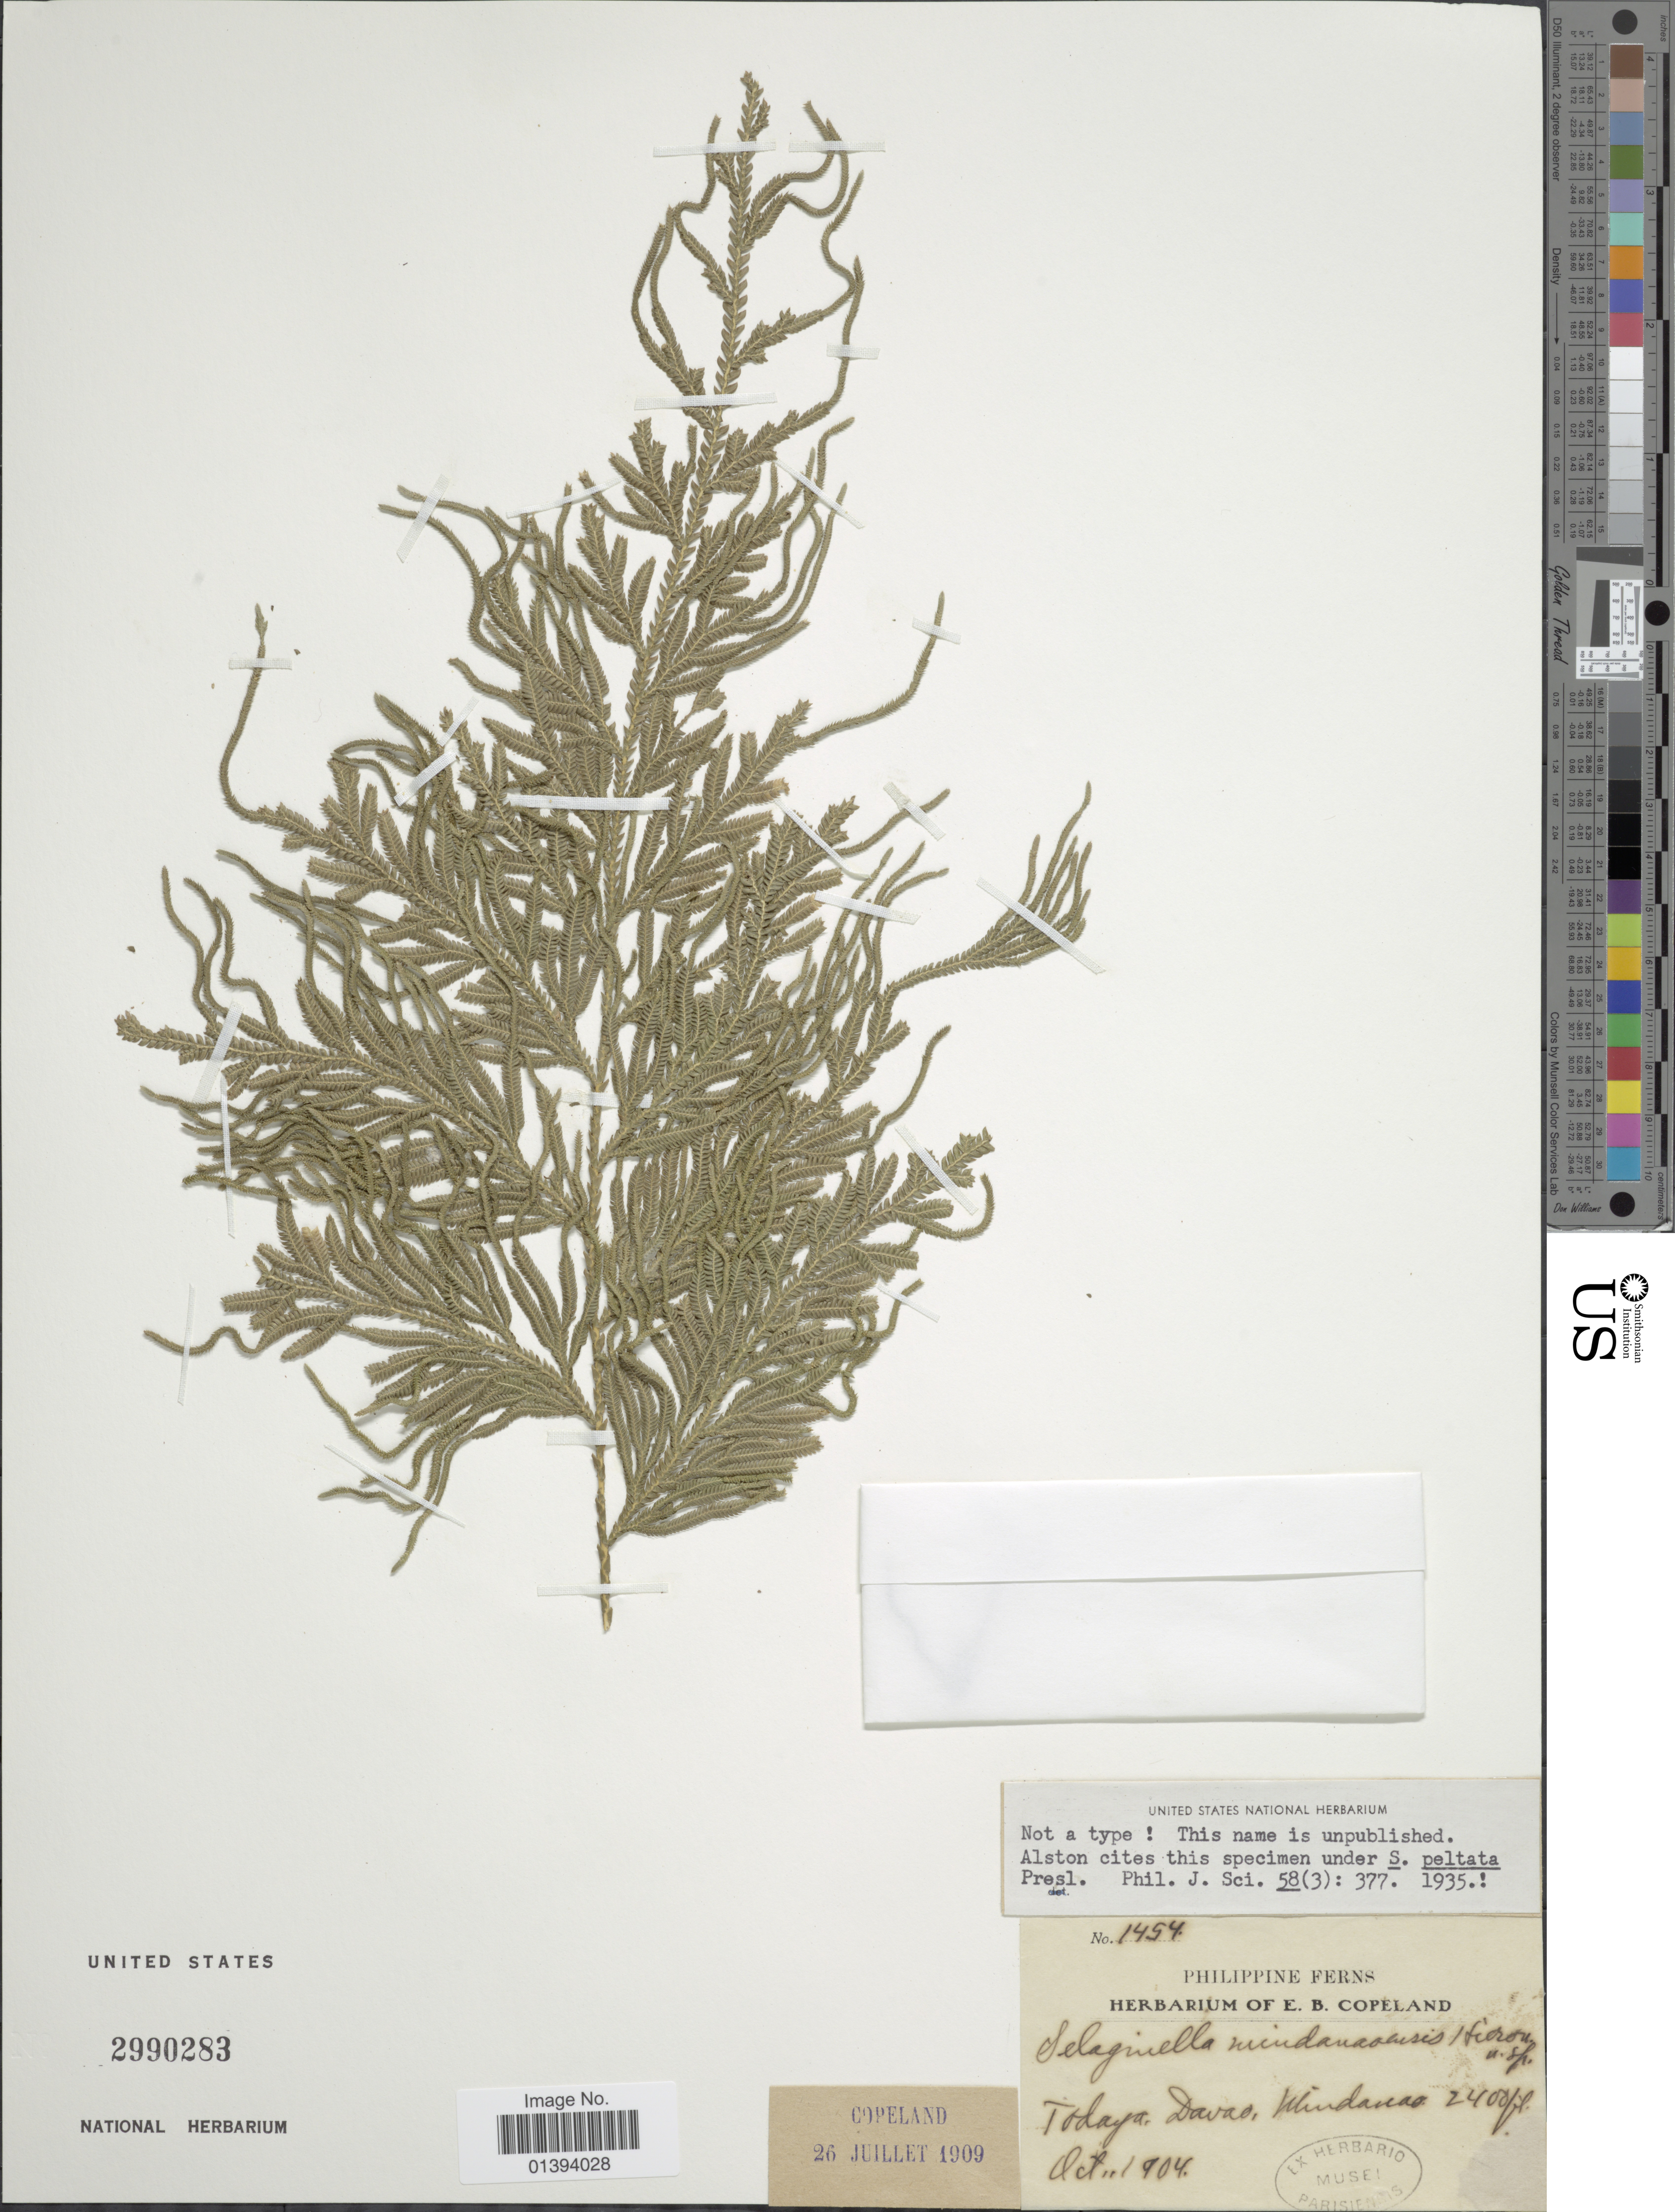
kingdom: Plantae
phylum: Tracheophyta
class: Lycopodiopsida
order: Selaginellales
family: Selaginellaceae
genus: Selaginella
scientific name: Selaginella peltata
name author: C. Presl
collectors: ex herb. E. B. Copeland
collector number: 1454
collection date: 1904-10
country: Philippines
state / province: Northern Mindanao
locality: Todaya, Davao, Mindanao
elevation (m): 732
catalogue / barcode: US 2990283